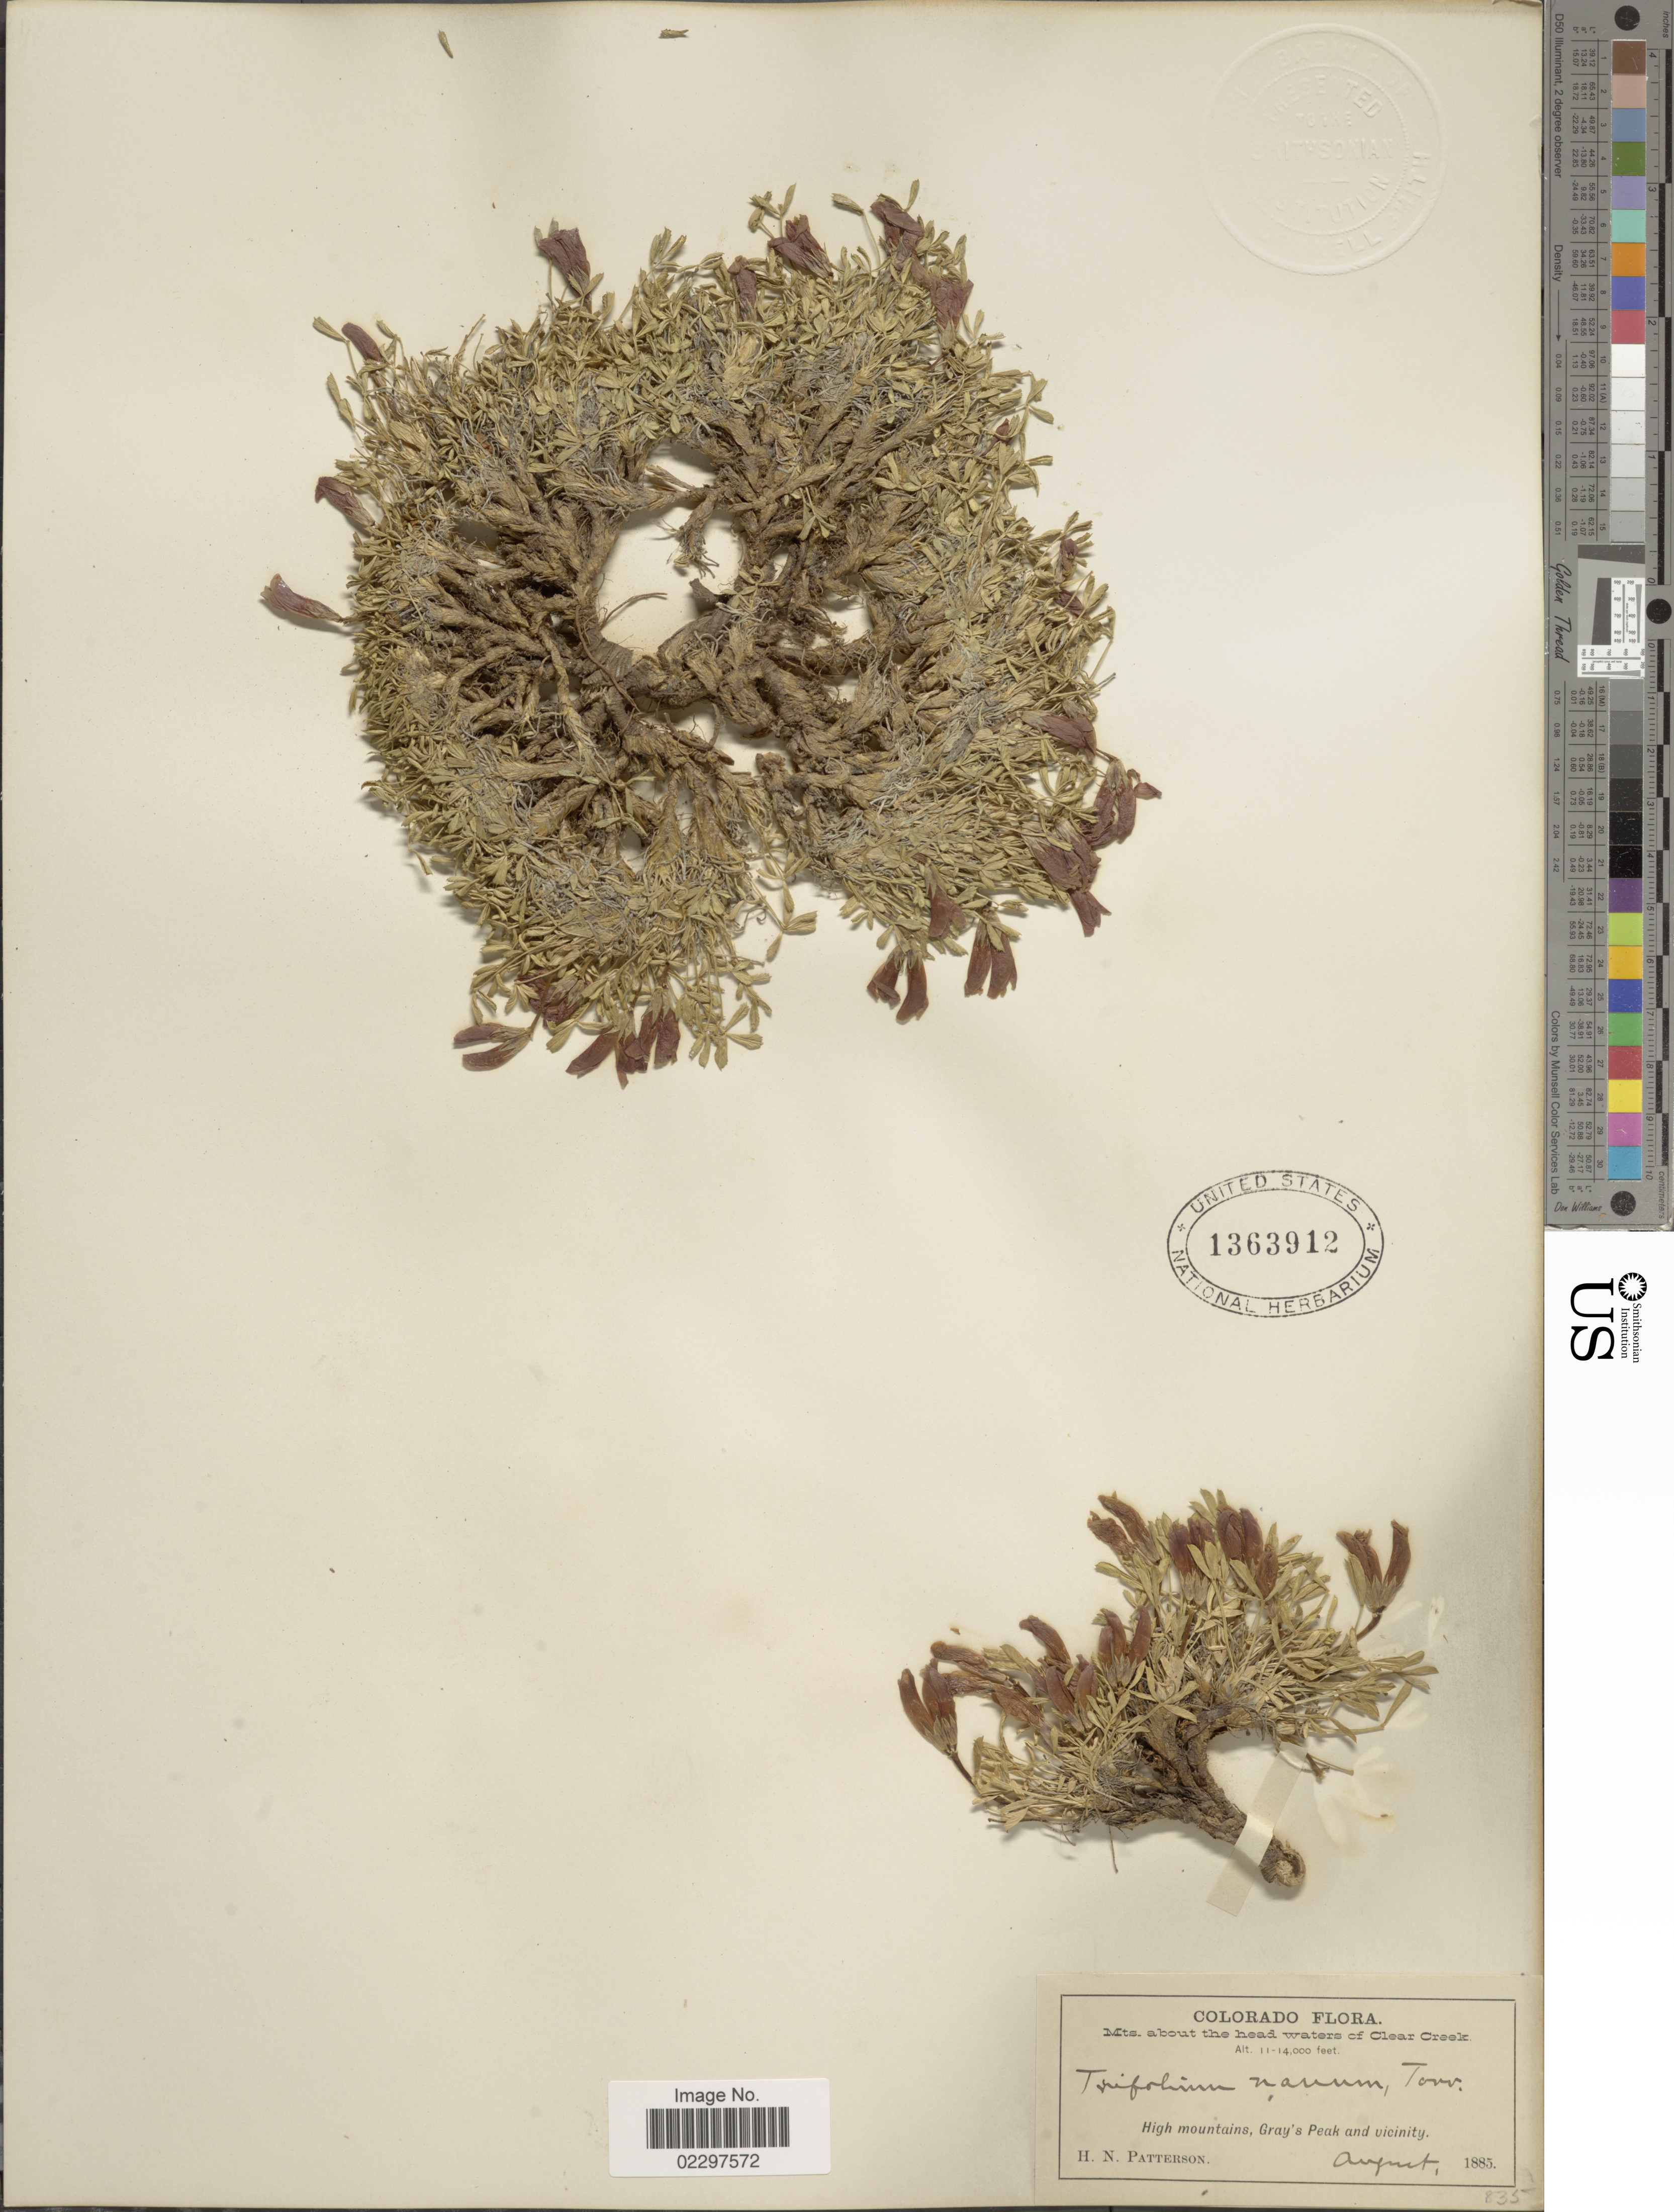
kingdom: Plantae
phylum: Tracheophyta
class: Magnoliopsida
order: Fabales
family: Fabaceae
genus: Trifolium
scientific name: Trifolium nanum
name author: Torr.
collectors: H. N. Patterson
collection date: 1885-08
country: United States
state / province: Colorado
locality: Mts. about the head waters of Clear Creek. High mountains, Gray's Peak and vicinity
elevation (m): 3353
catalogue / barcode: US 1363912